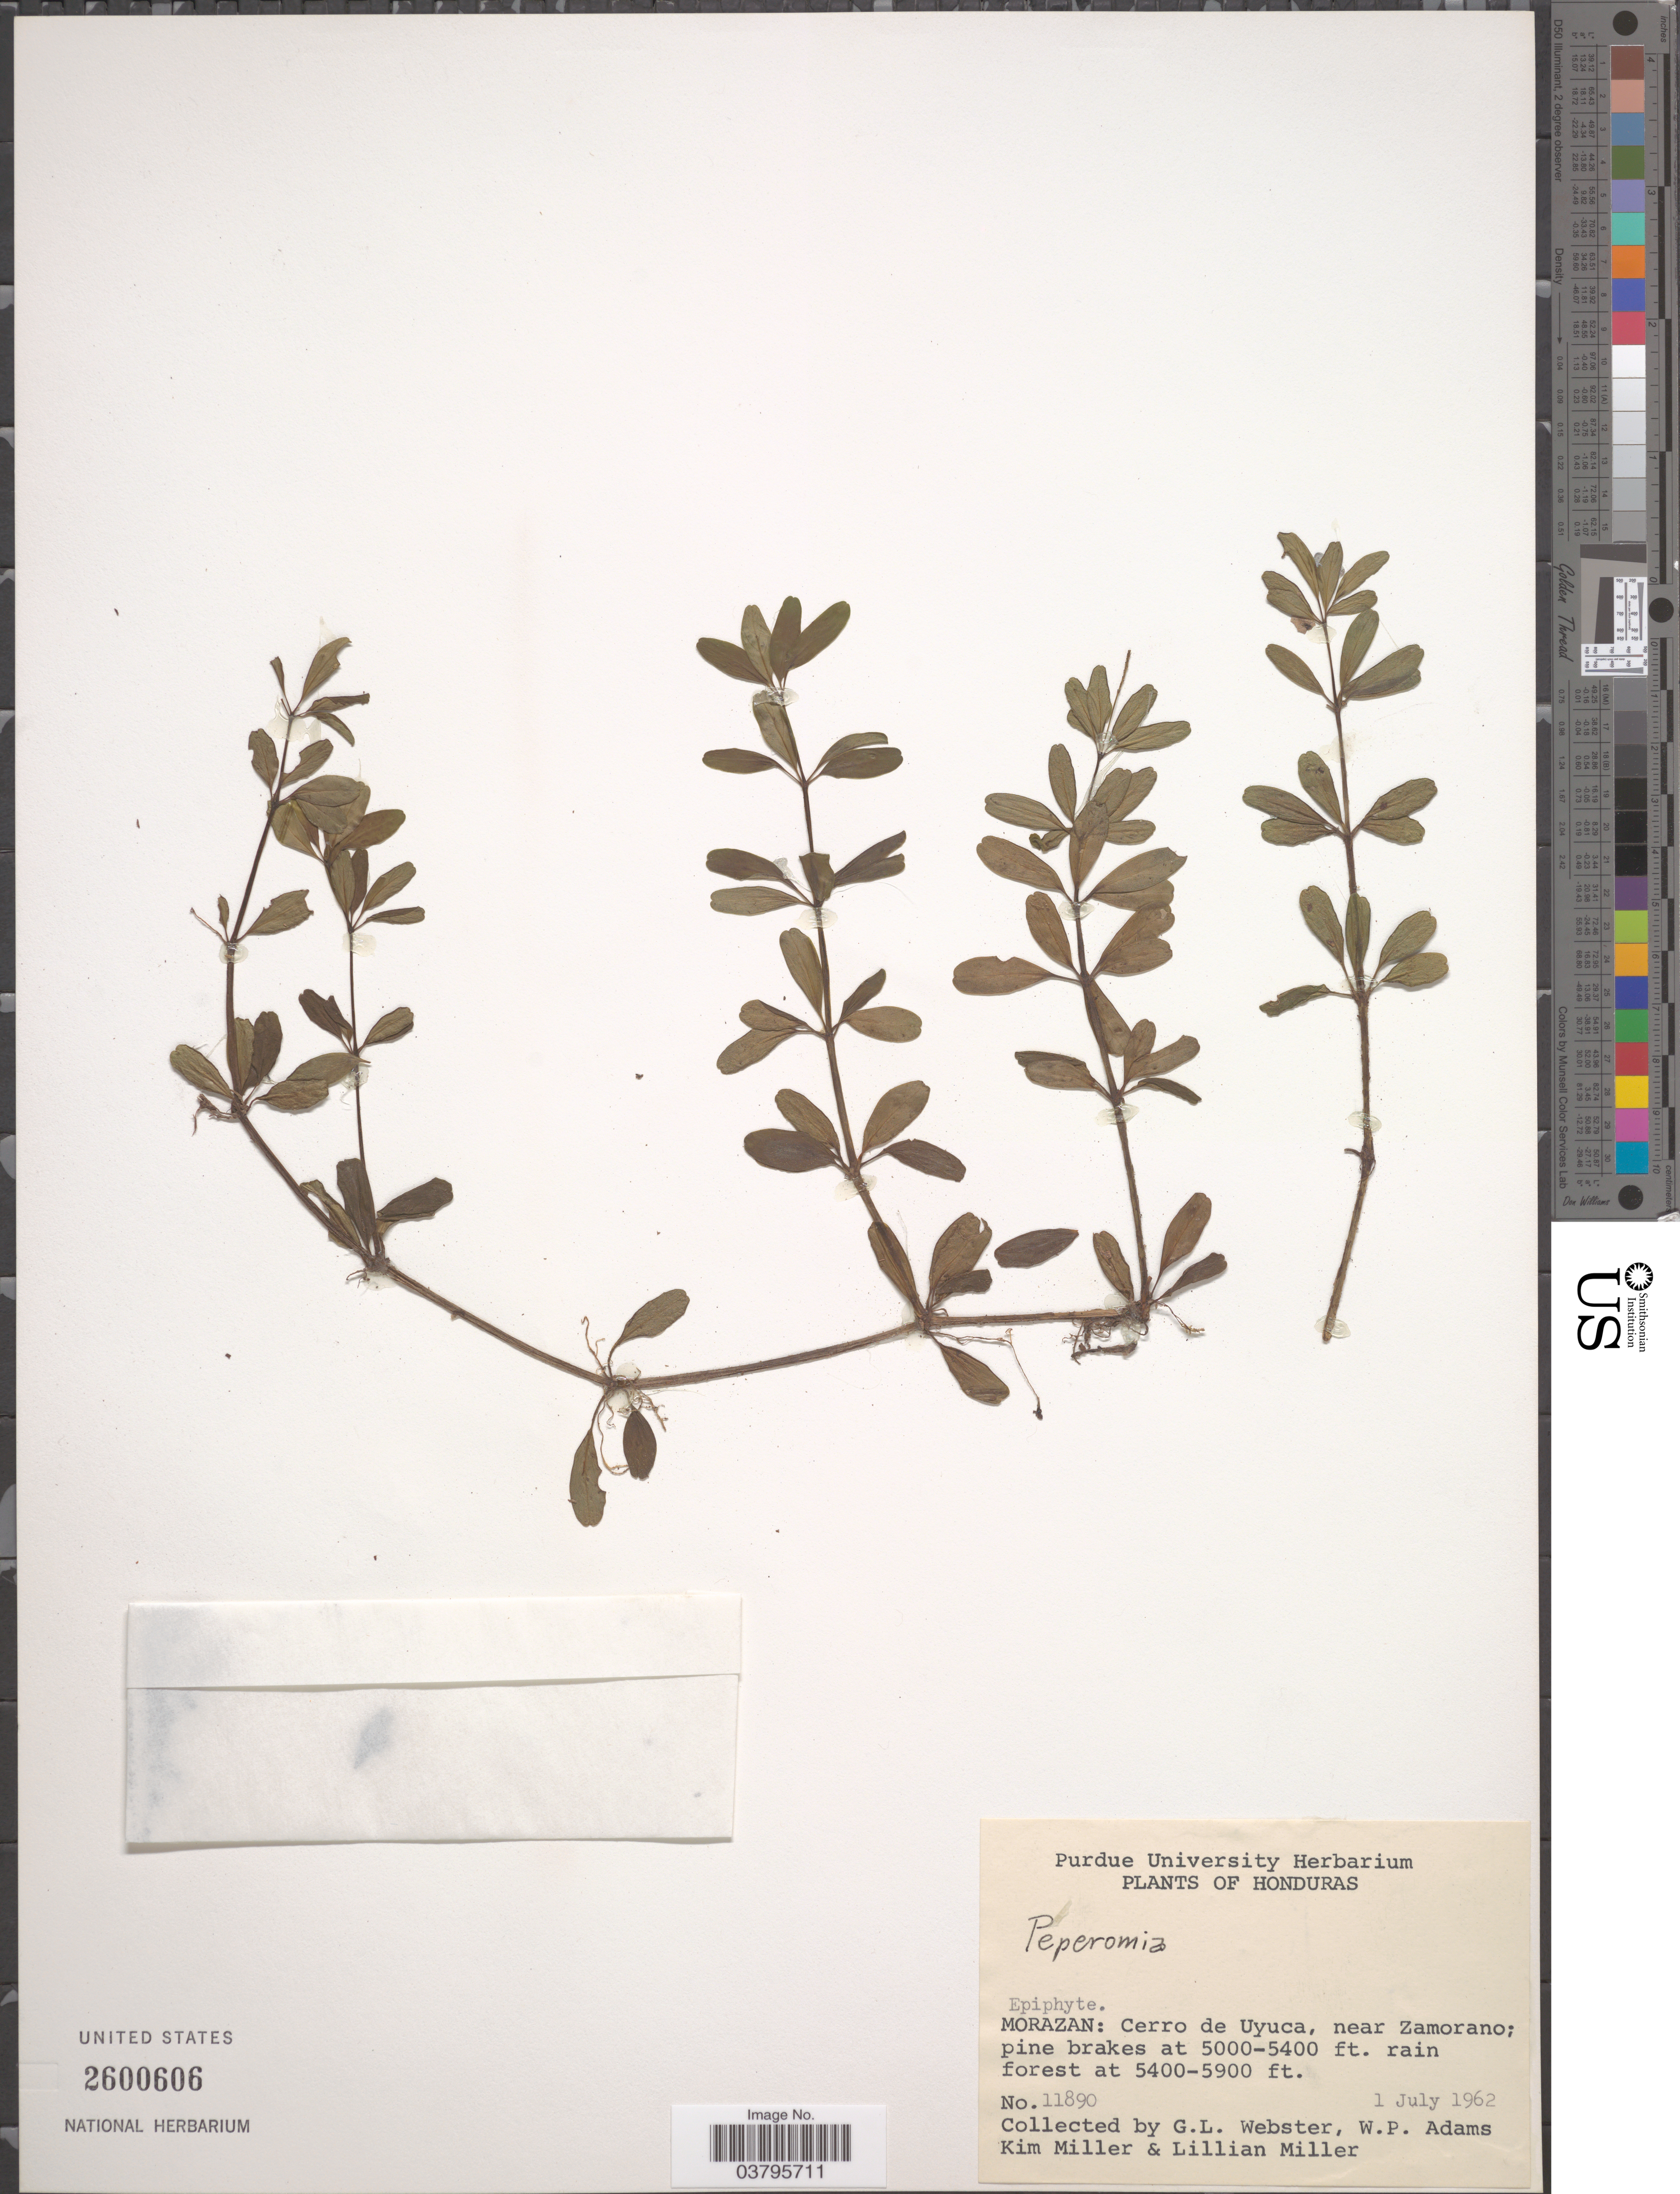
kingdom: Plantae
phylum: Tracheophyta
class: Magnoliopsida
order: Piperales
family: Piperaceae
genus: Peperomia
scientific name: Peperomia conocarpa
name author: Trel. in Yunck.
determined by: Jiménez, José Estaban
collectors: G. L. Webster, W. P. Adams, K. Miller & L. Miller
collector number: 11890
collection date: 1961-07-01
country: Honduras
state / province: Fco. Morazán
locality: Morazan: Cerro de Uyuca, near Zamorano.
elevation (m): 1524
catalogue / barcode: US 2600606